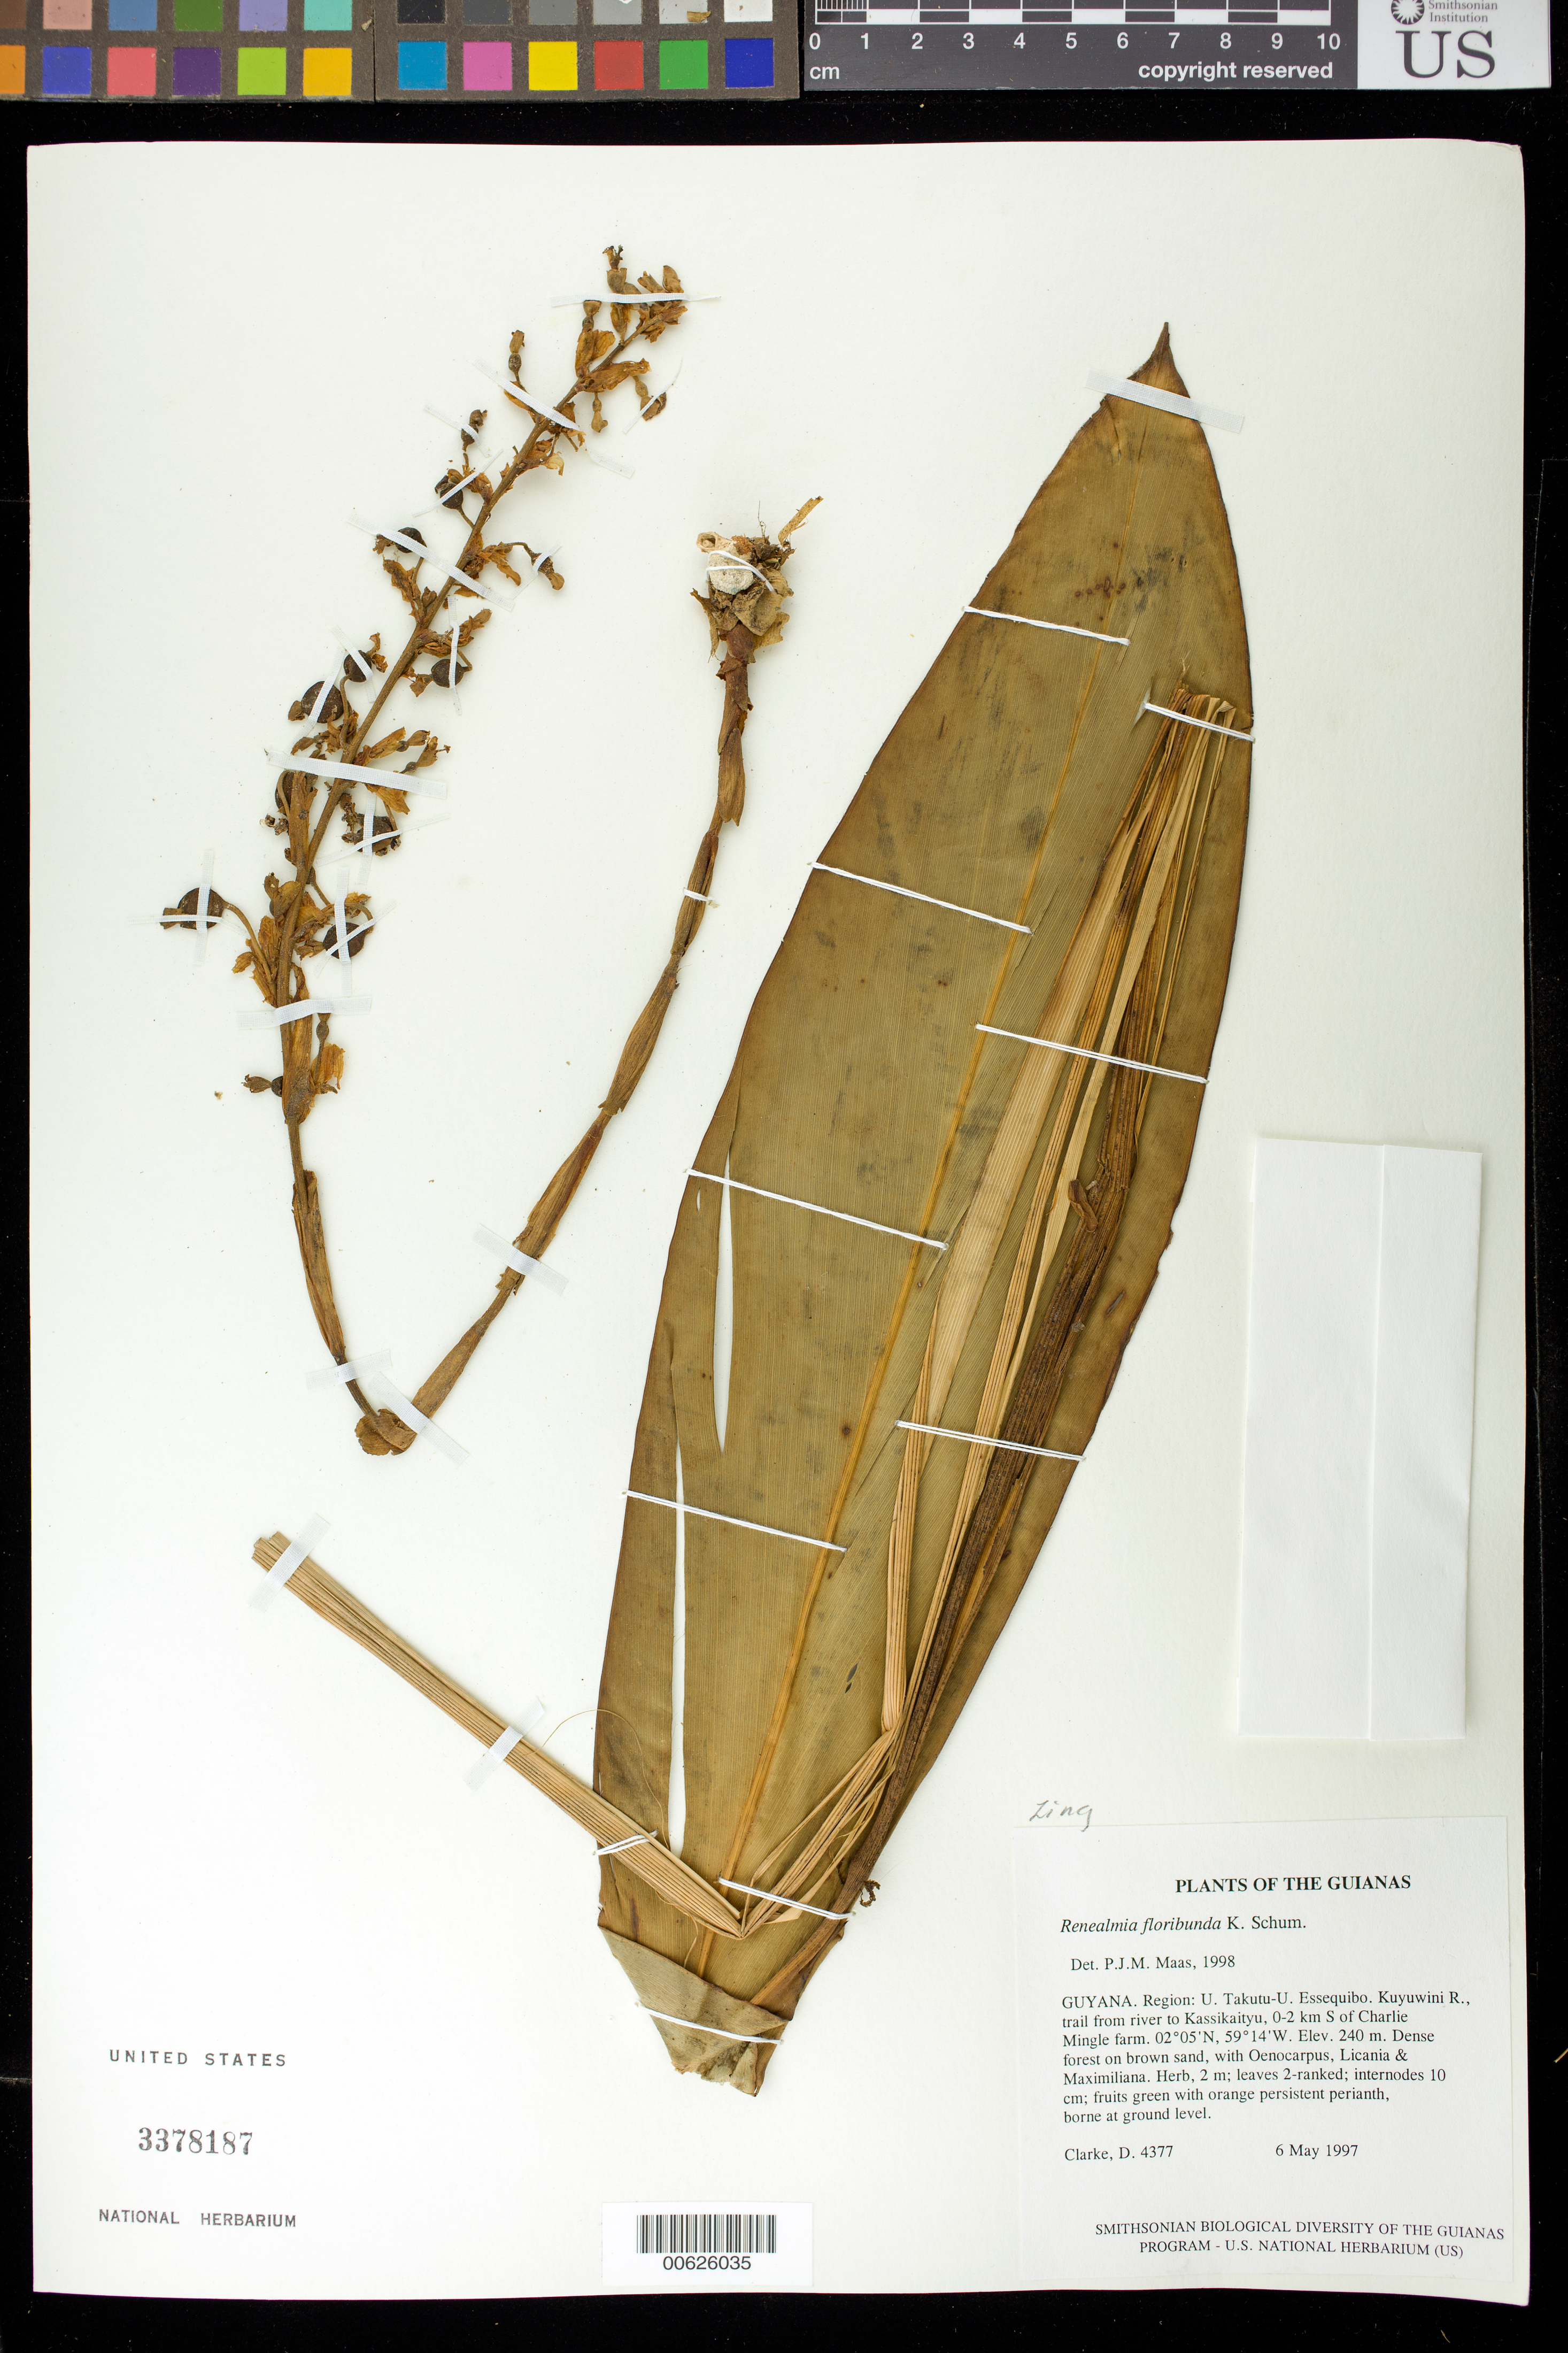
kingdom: Plantae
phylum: Tracheophyta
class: Liliopsida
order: Zingiberales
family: Zingiberaceae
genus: Renealmia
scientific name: Renealmia floribunda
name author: K. Schum.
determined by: Maas, Paul J. M.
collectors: H. D. Clarke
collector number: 4377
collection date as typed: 6 May 1997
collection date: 1997-05-06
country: Guyana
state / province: U. Takutu-U. Essequibo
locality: Kuyuwini R., trail from river to Kassikaityu, 0-2 km S of Charlie Mingle farm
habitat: Dense forest on brown sand, with Oenocarpus, Licania & Maximiliana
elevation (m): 240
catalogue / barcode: US 3378187